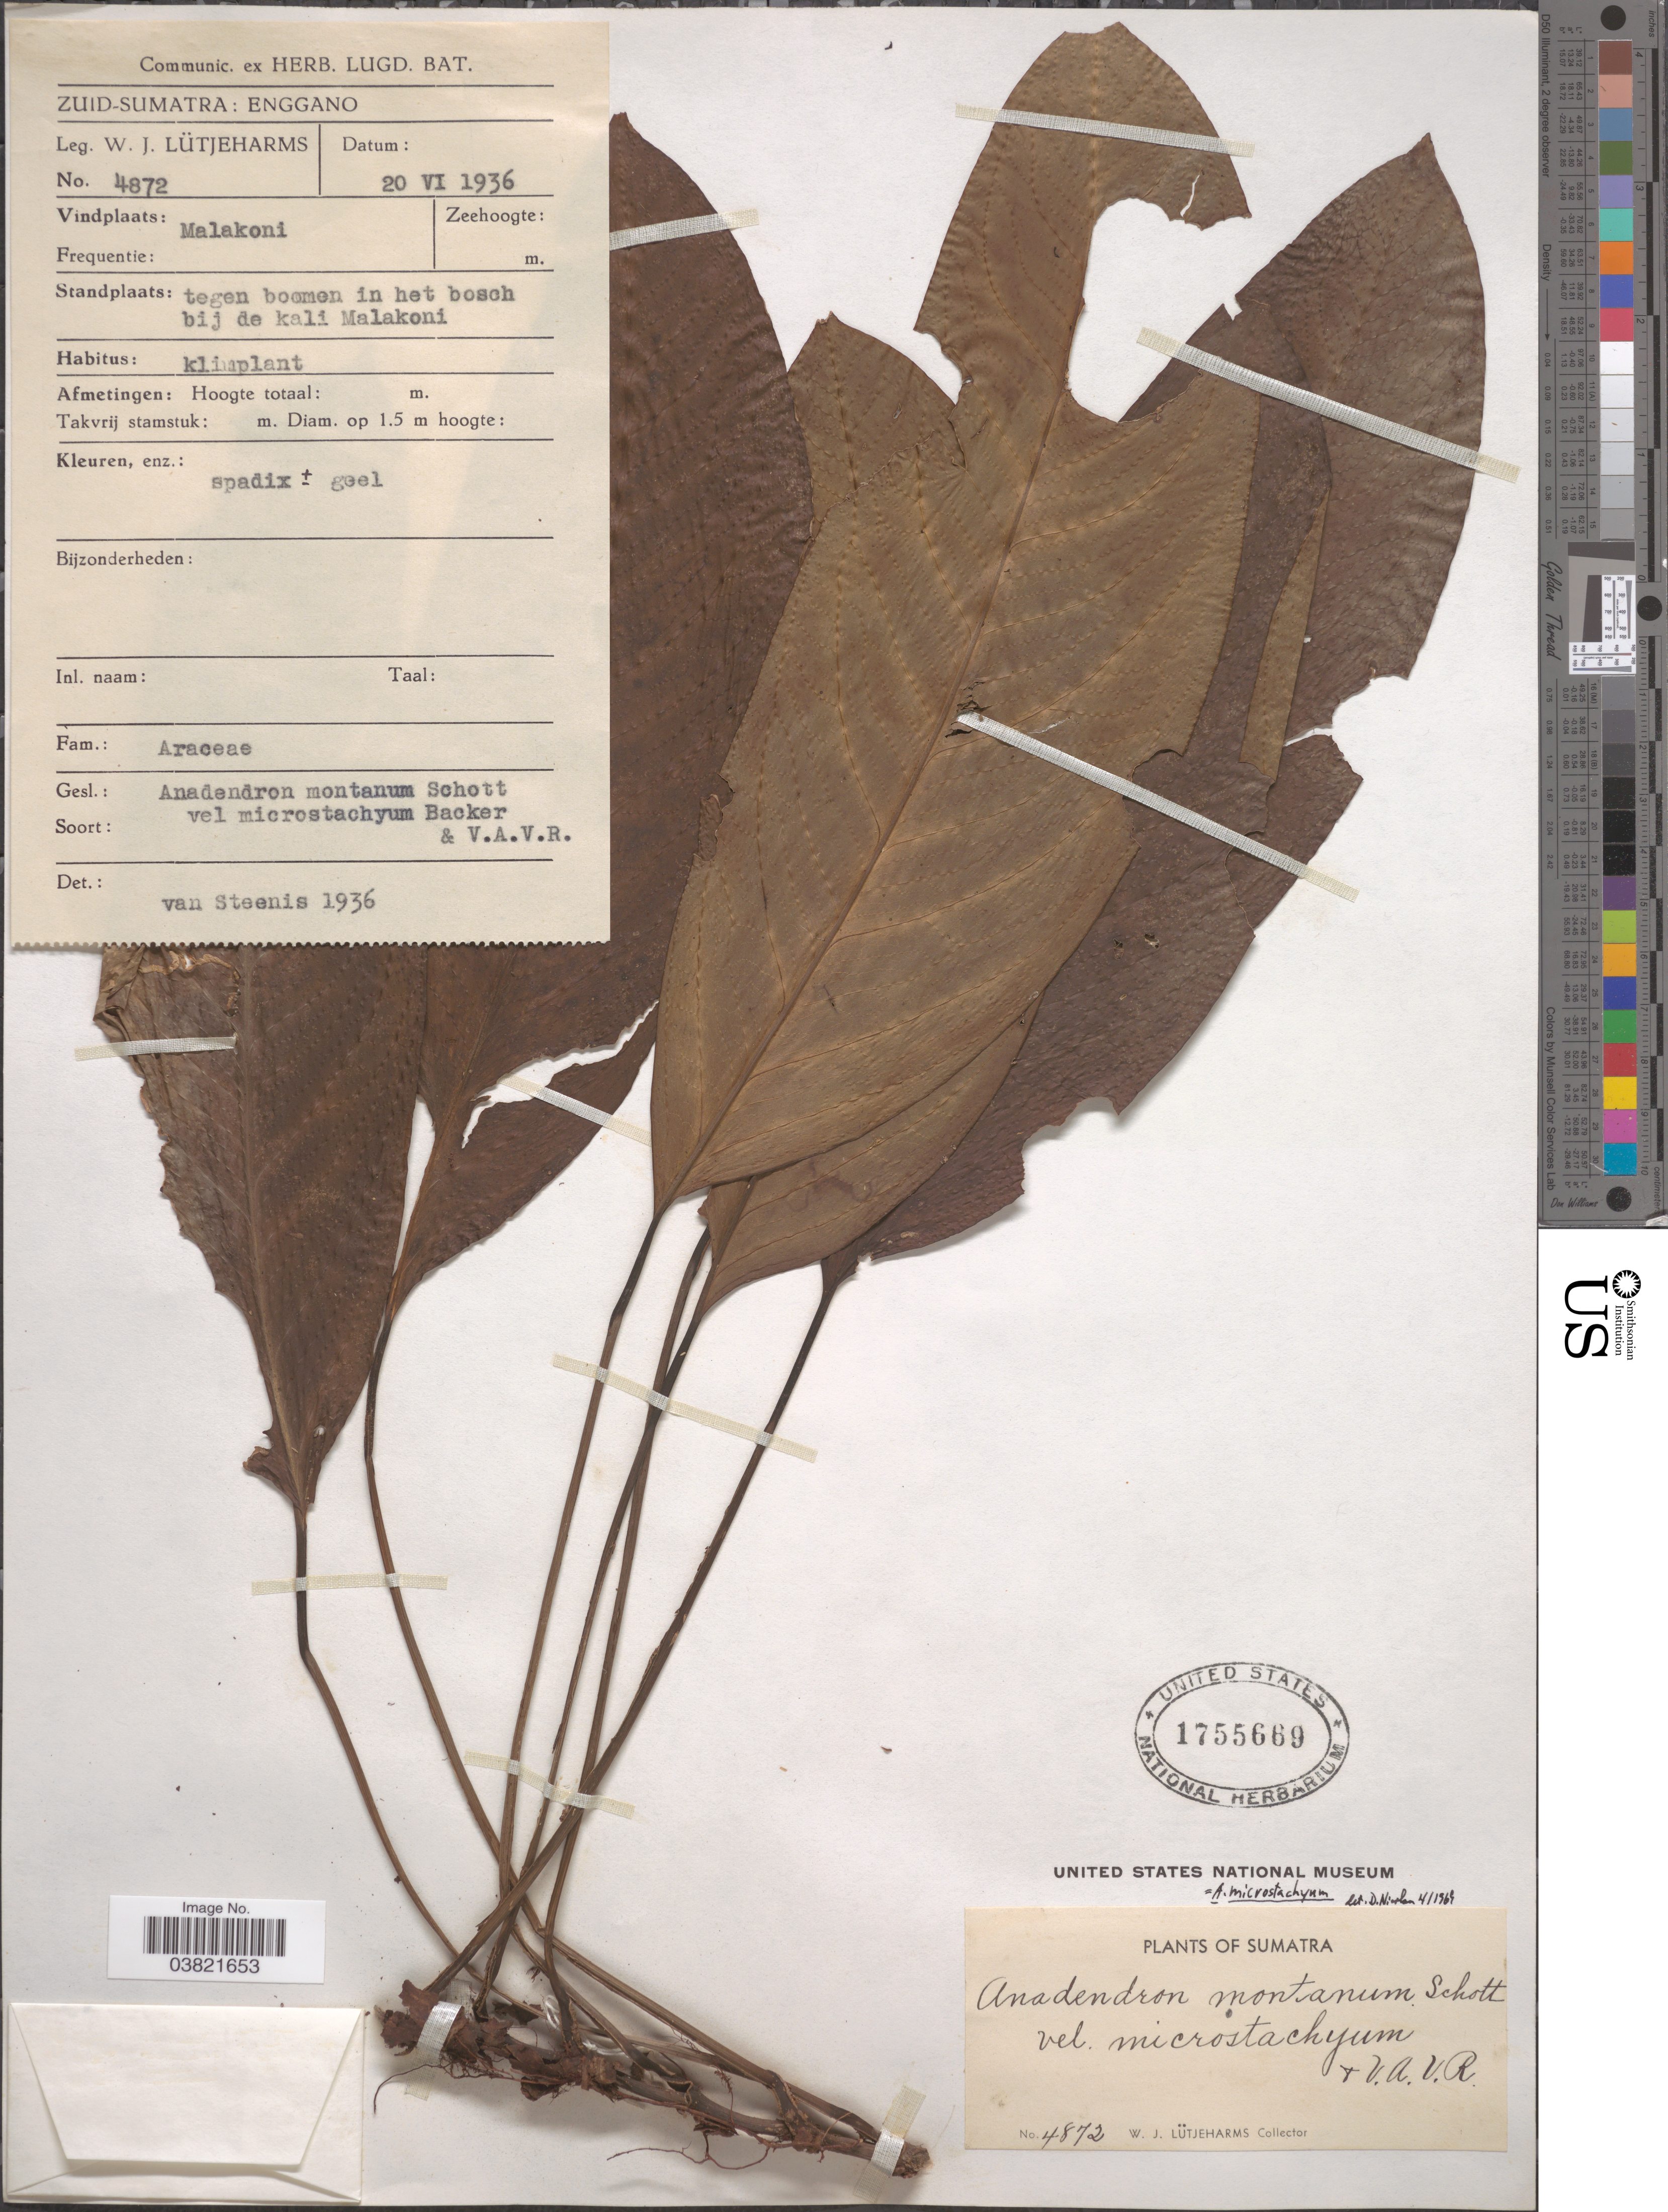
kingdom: Plantae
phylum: Tracheophyta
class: Liliopsida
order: Alismatales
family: Araceae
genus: Anadendrum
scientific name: Anadendrum microstachyum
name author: (de Vriese & Miq.) Backer & Alderw.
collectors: W. Lütjeharms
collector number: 4872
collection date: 1936-06-20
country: Indonesia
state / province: Sumatra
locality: Zuid-Sumatra: Enggano. Malakoni. Tegen boomen in het bosch bij de kali Malakoni.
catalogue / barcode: US 1755669